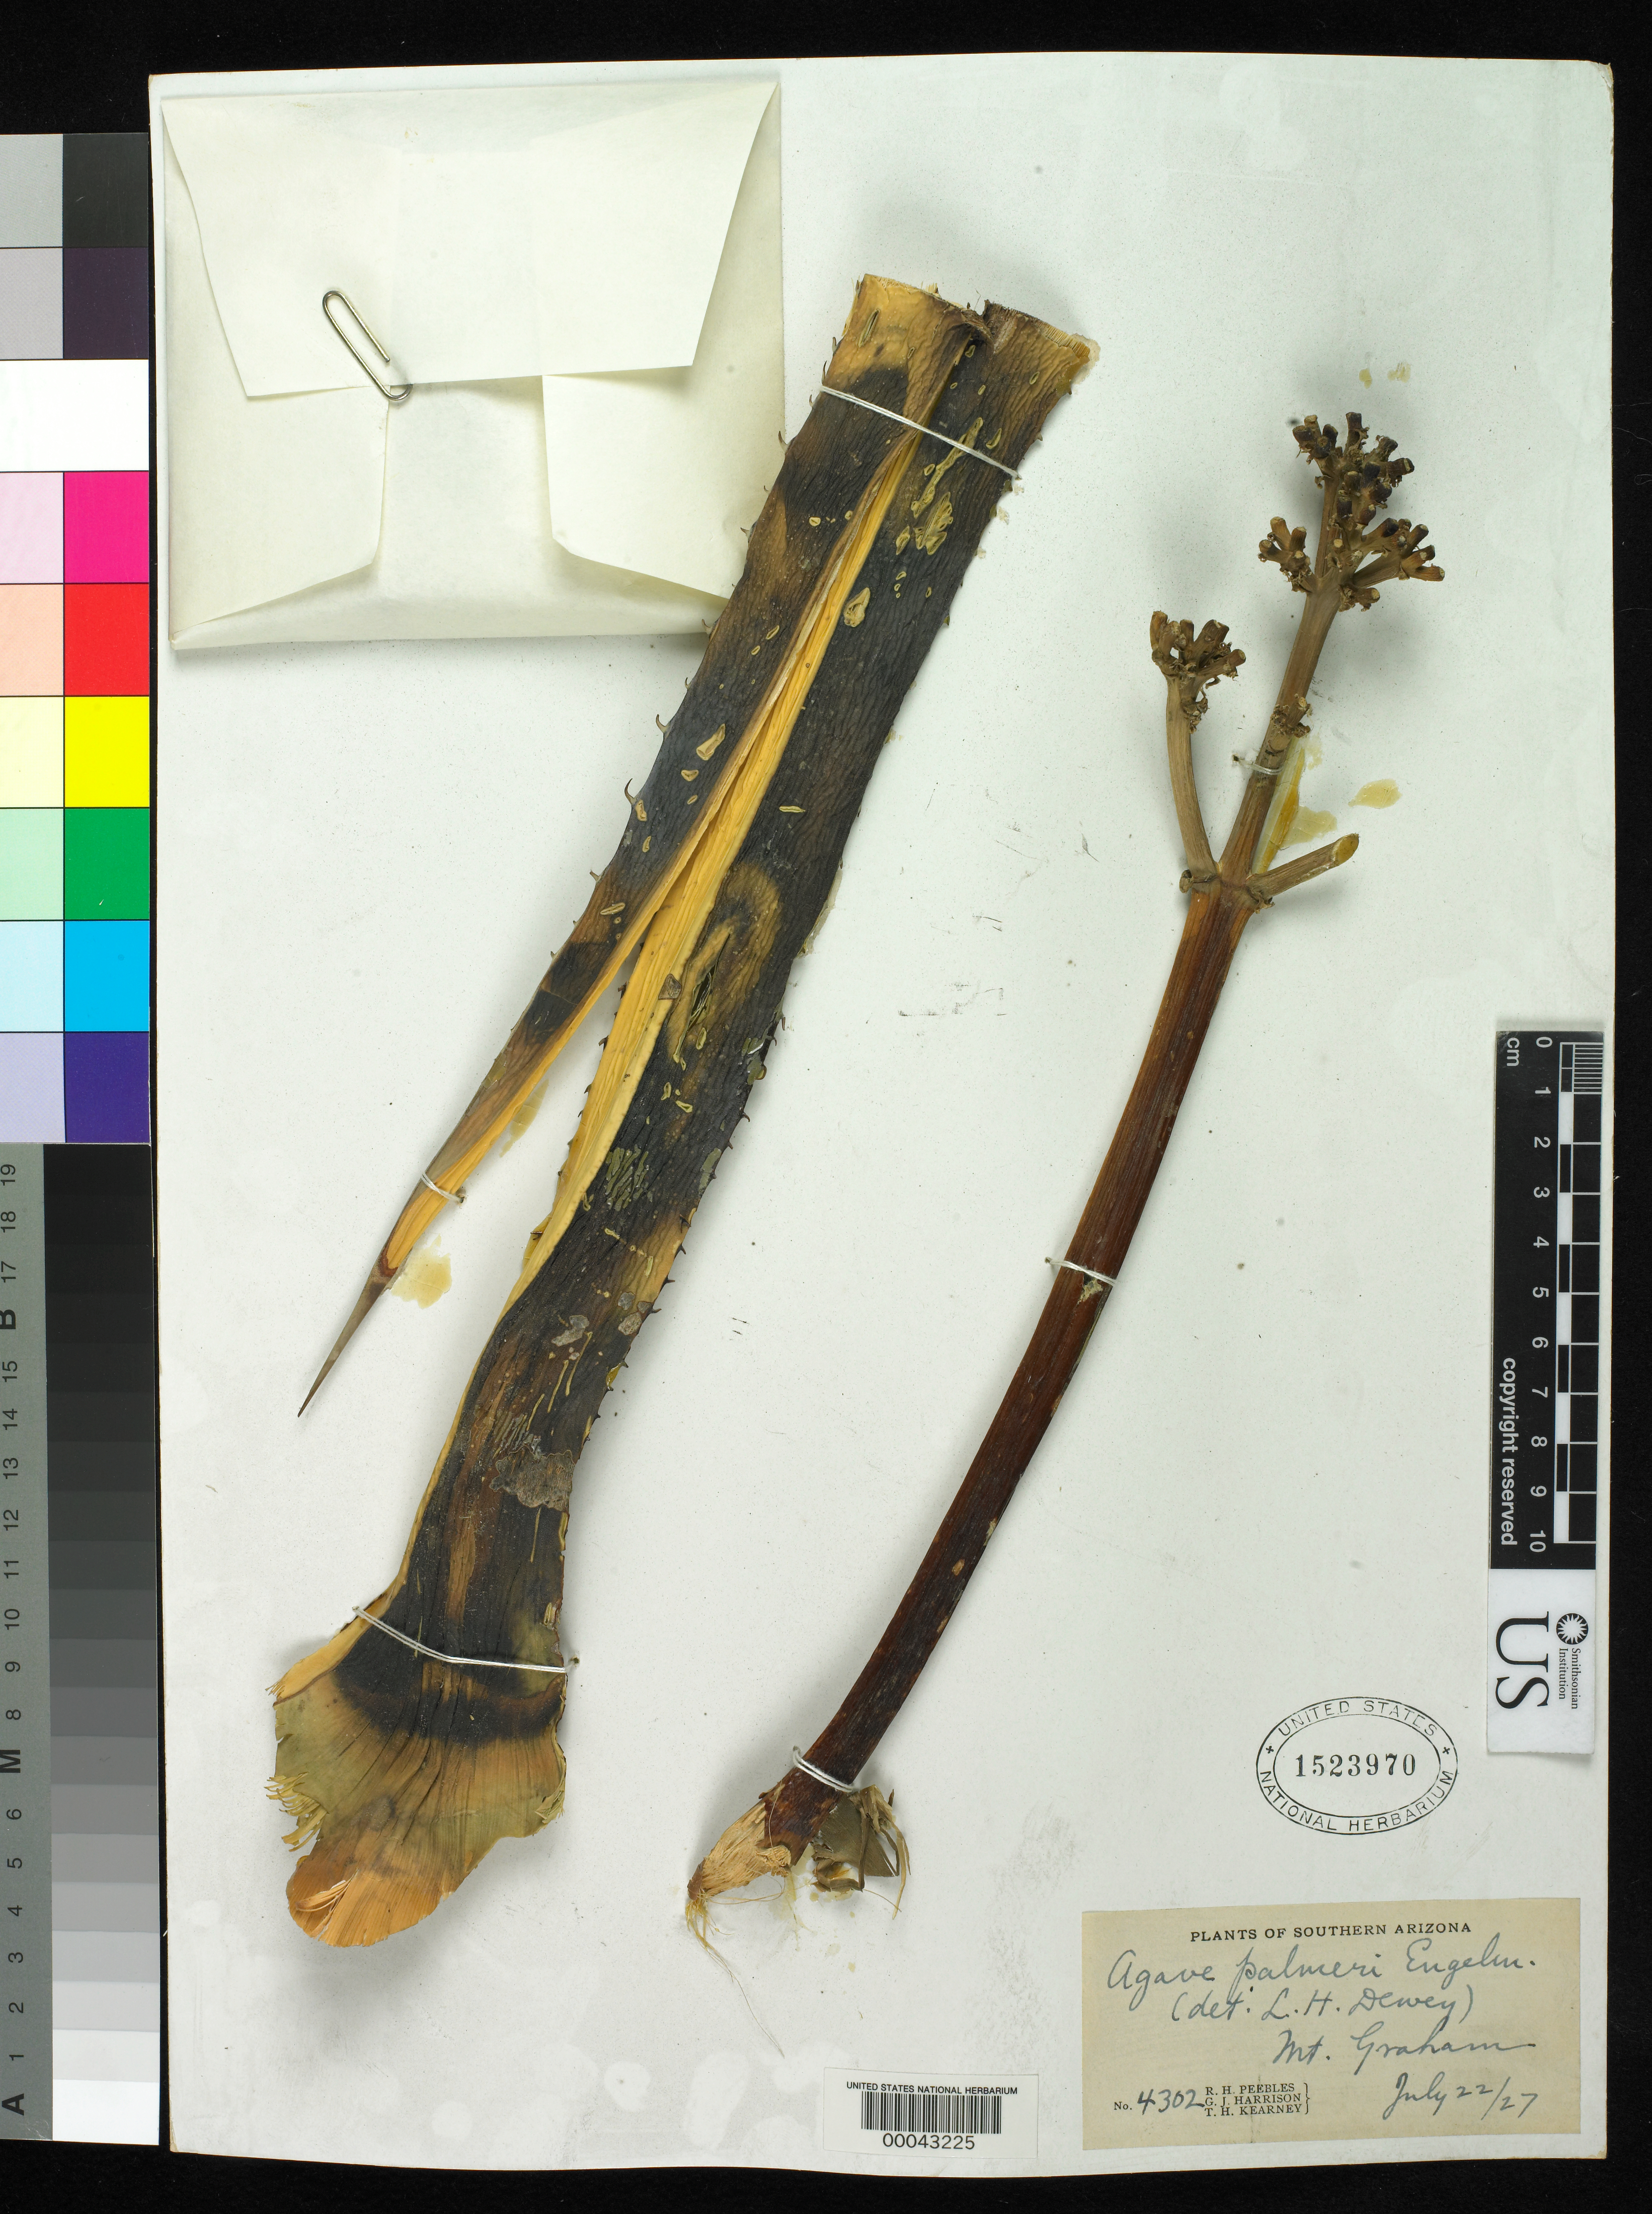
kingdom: Plantae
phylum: Tracheophyta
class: Liliopsida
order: Asparagales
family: Asparagaceae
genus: Agave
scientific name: Agave palmeri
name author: Engelm.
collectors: R. H. Peebles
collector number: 4302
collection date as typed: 22 Jul 1927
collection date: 1927-07-22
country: United States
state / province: Arizona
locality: Mt. graham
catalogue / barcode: US 1523970